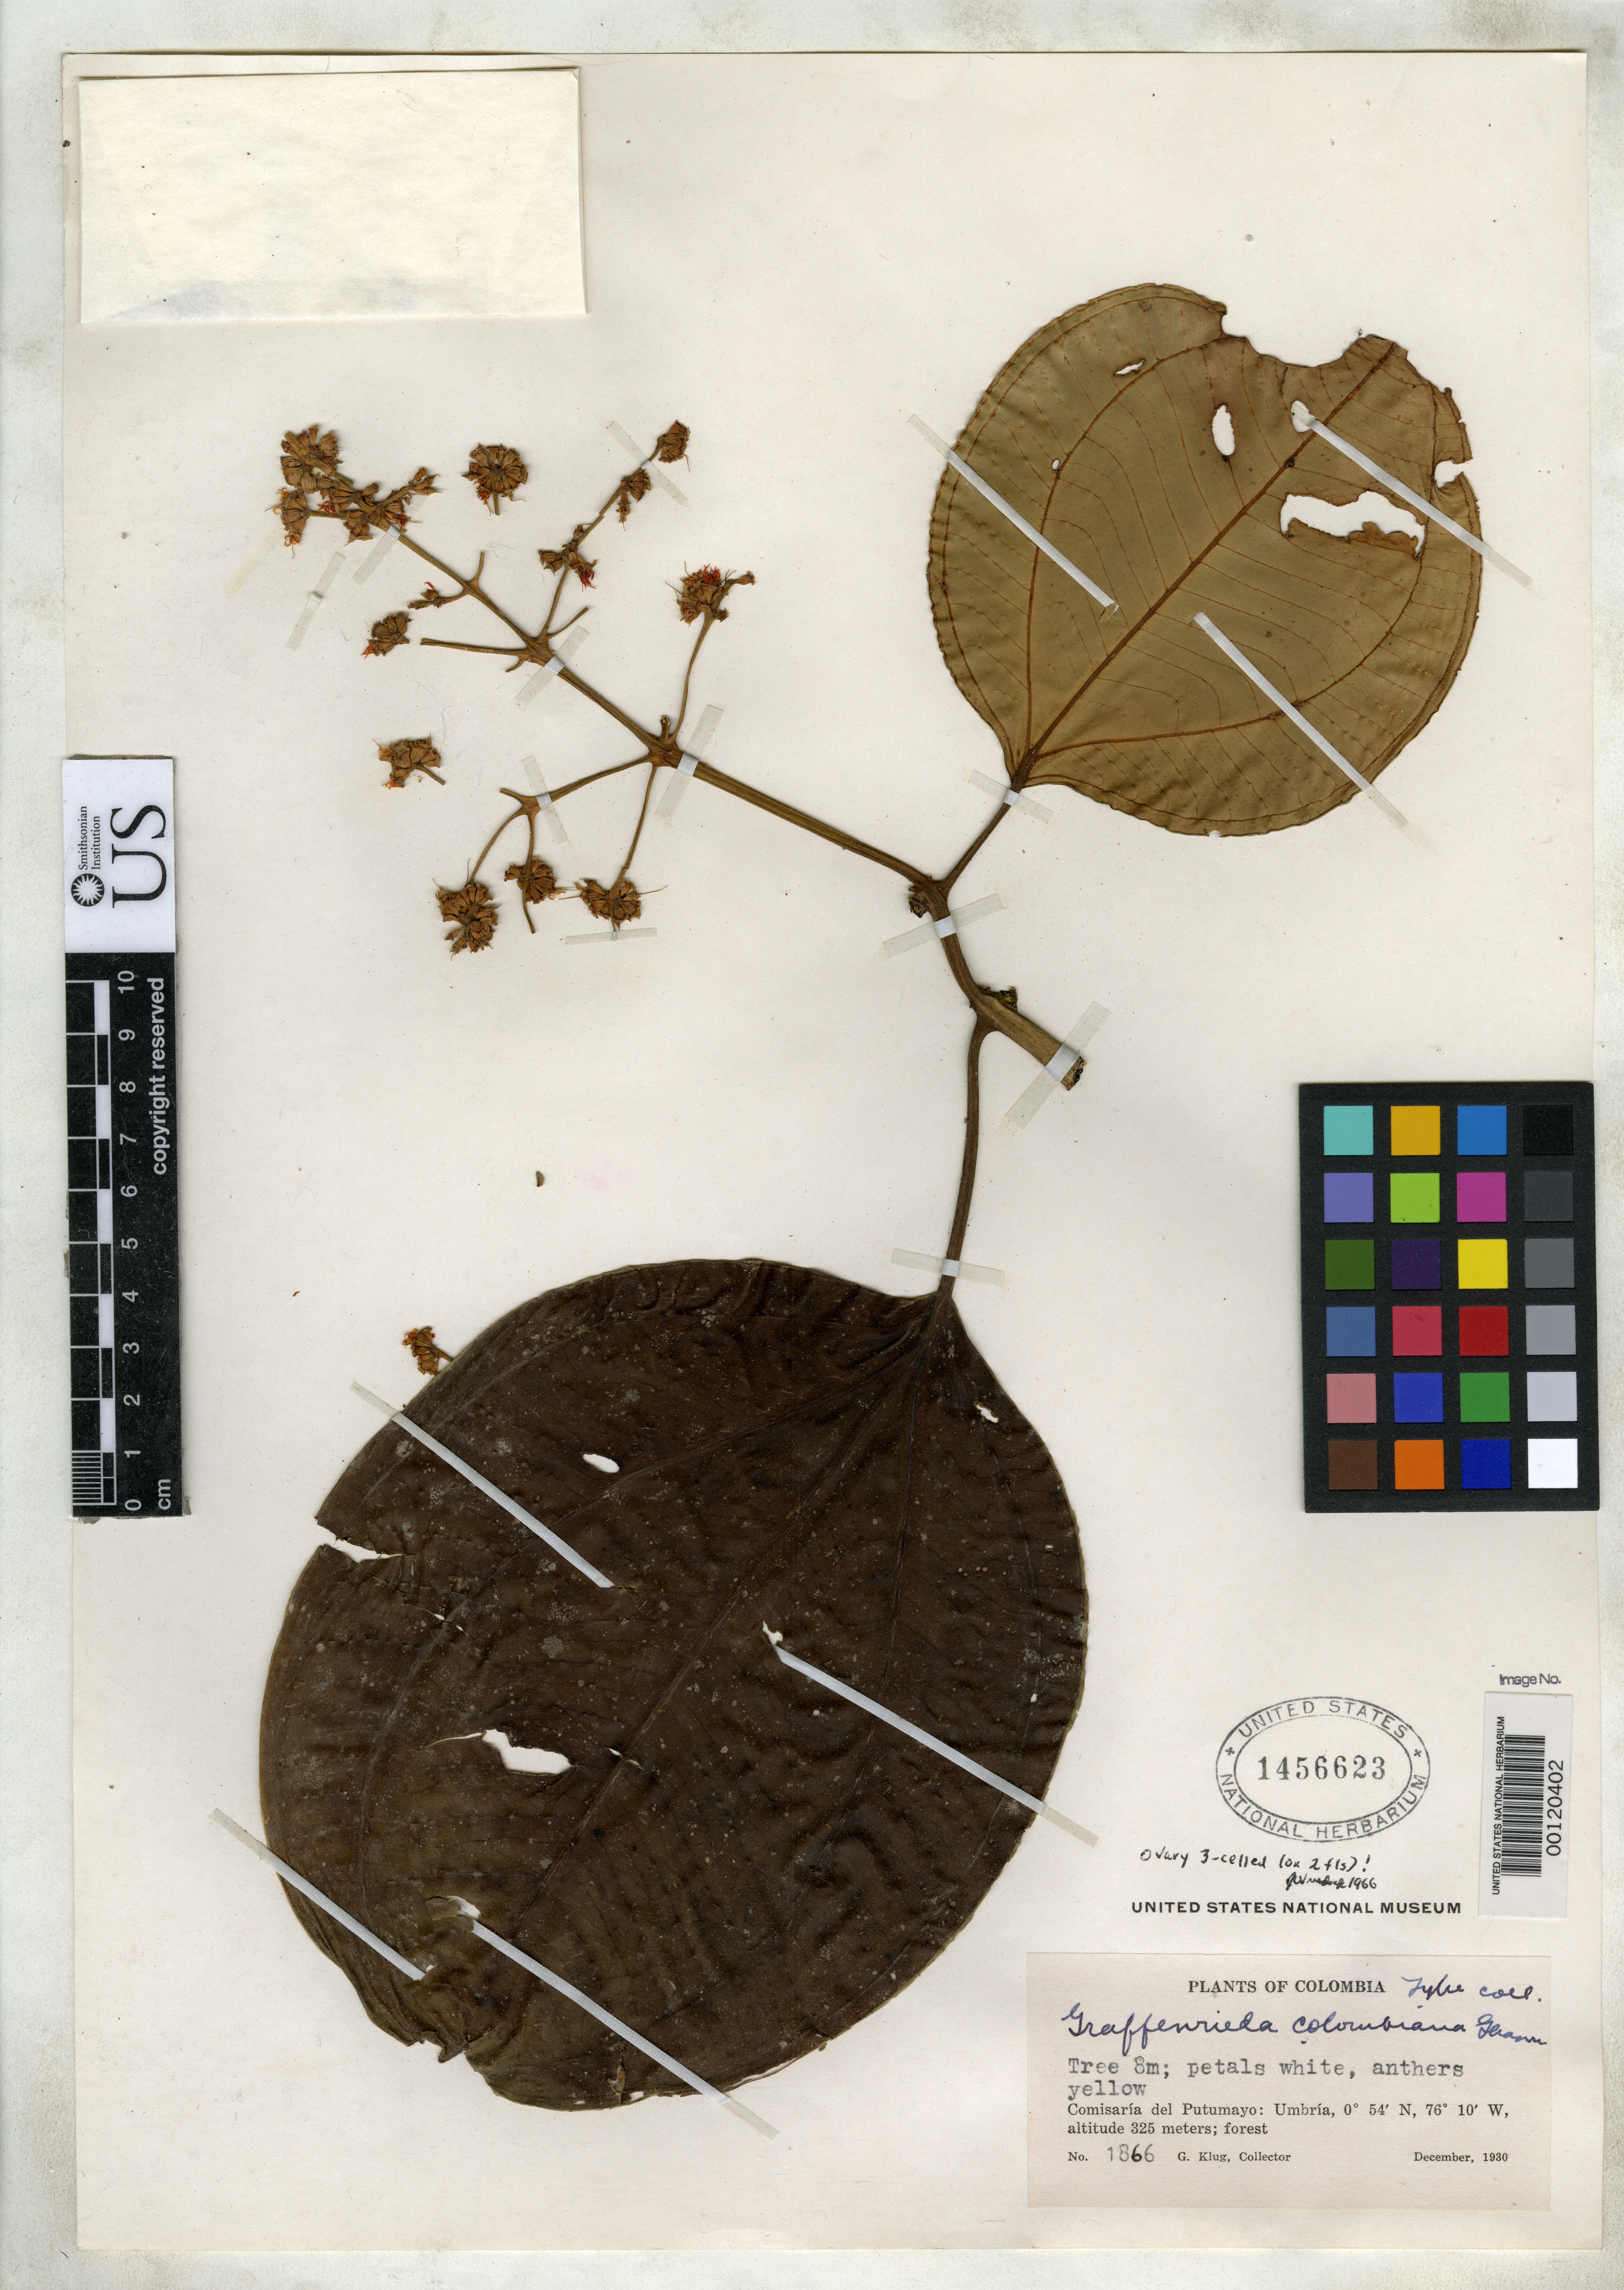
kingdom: Plantae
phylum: Tracheophyta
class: Magnoliopsida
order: Myrtales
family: Melastomataceae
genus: Graffenrieda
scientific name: Graffenrieda colombiana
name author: Gleason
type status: Isotype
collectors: G. Klug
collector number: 1866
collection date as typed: Dec 1930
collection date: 1930-12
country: Colombia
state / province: Putumayo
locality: Umbria.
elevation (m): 325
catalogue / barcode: US 1456623